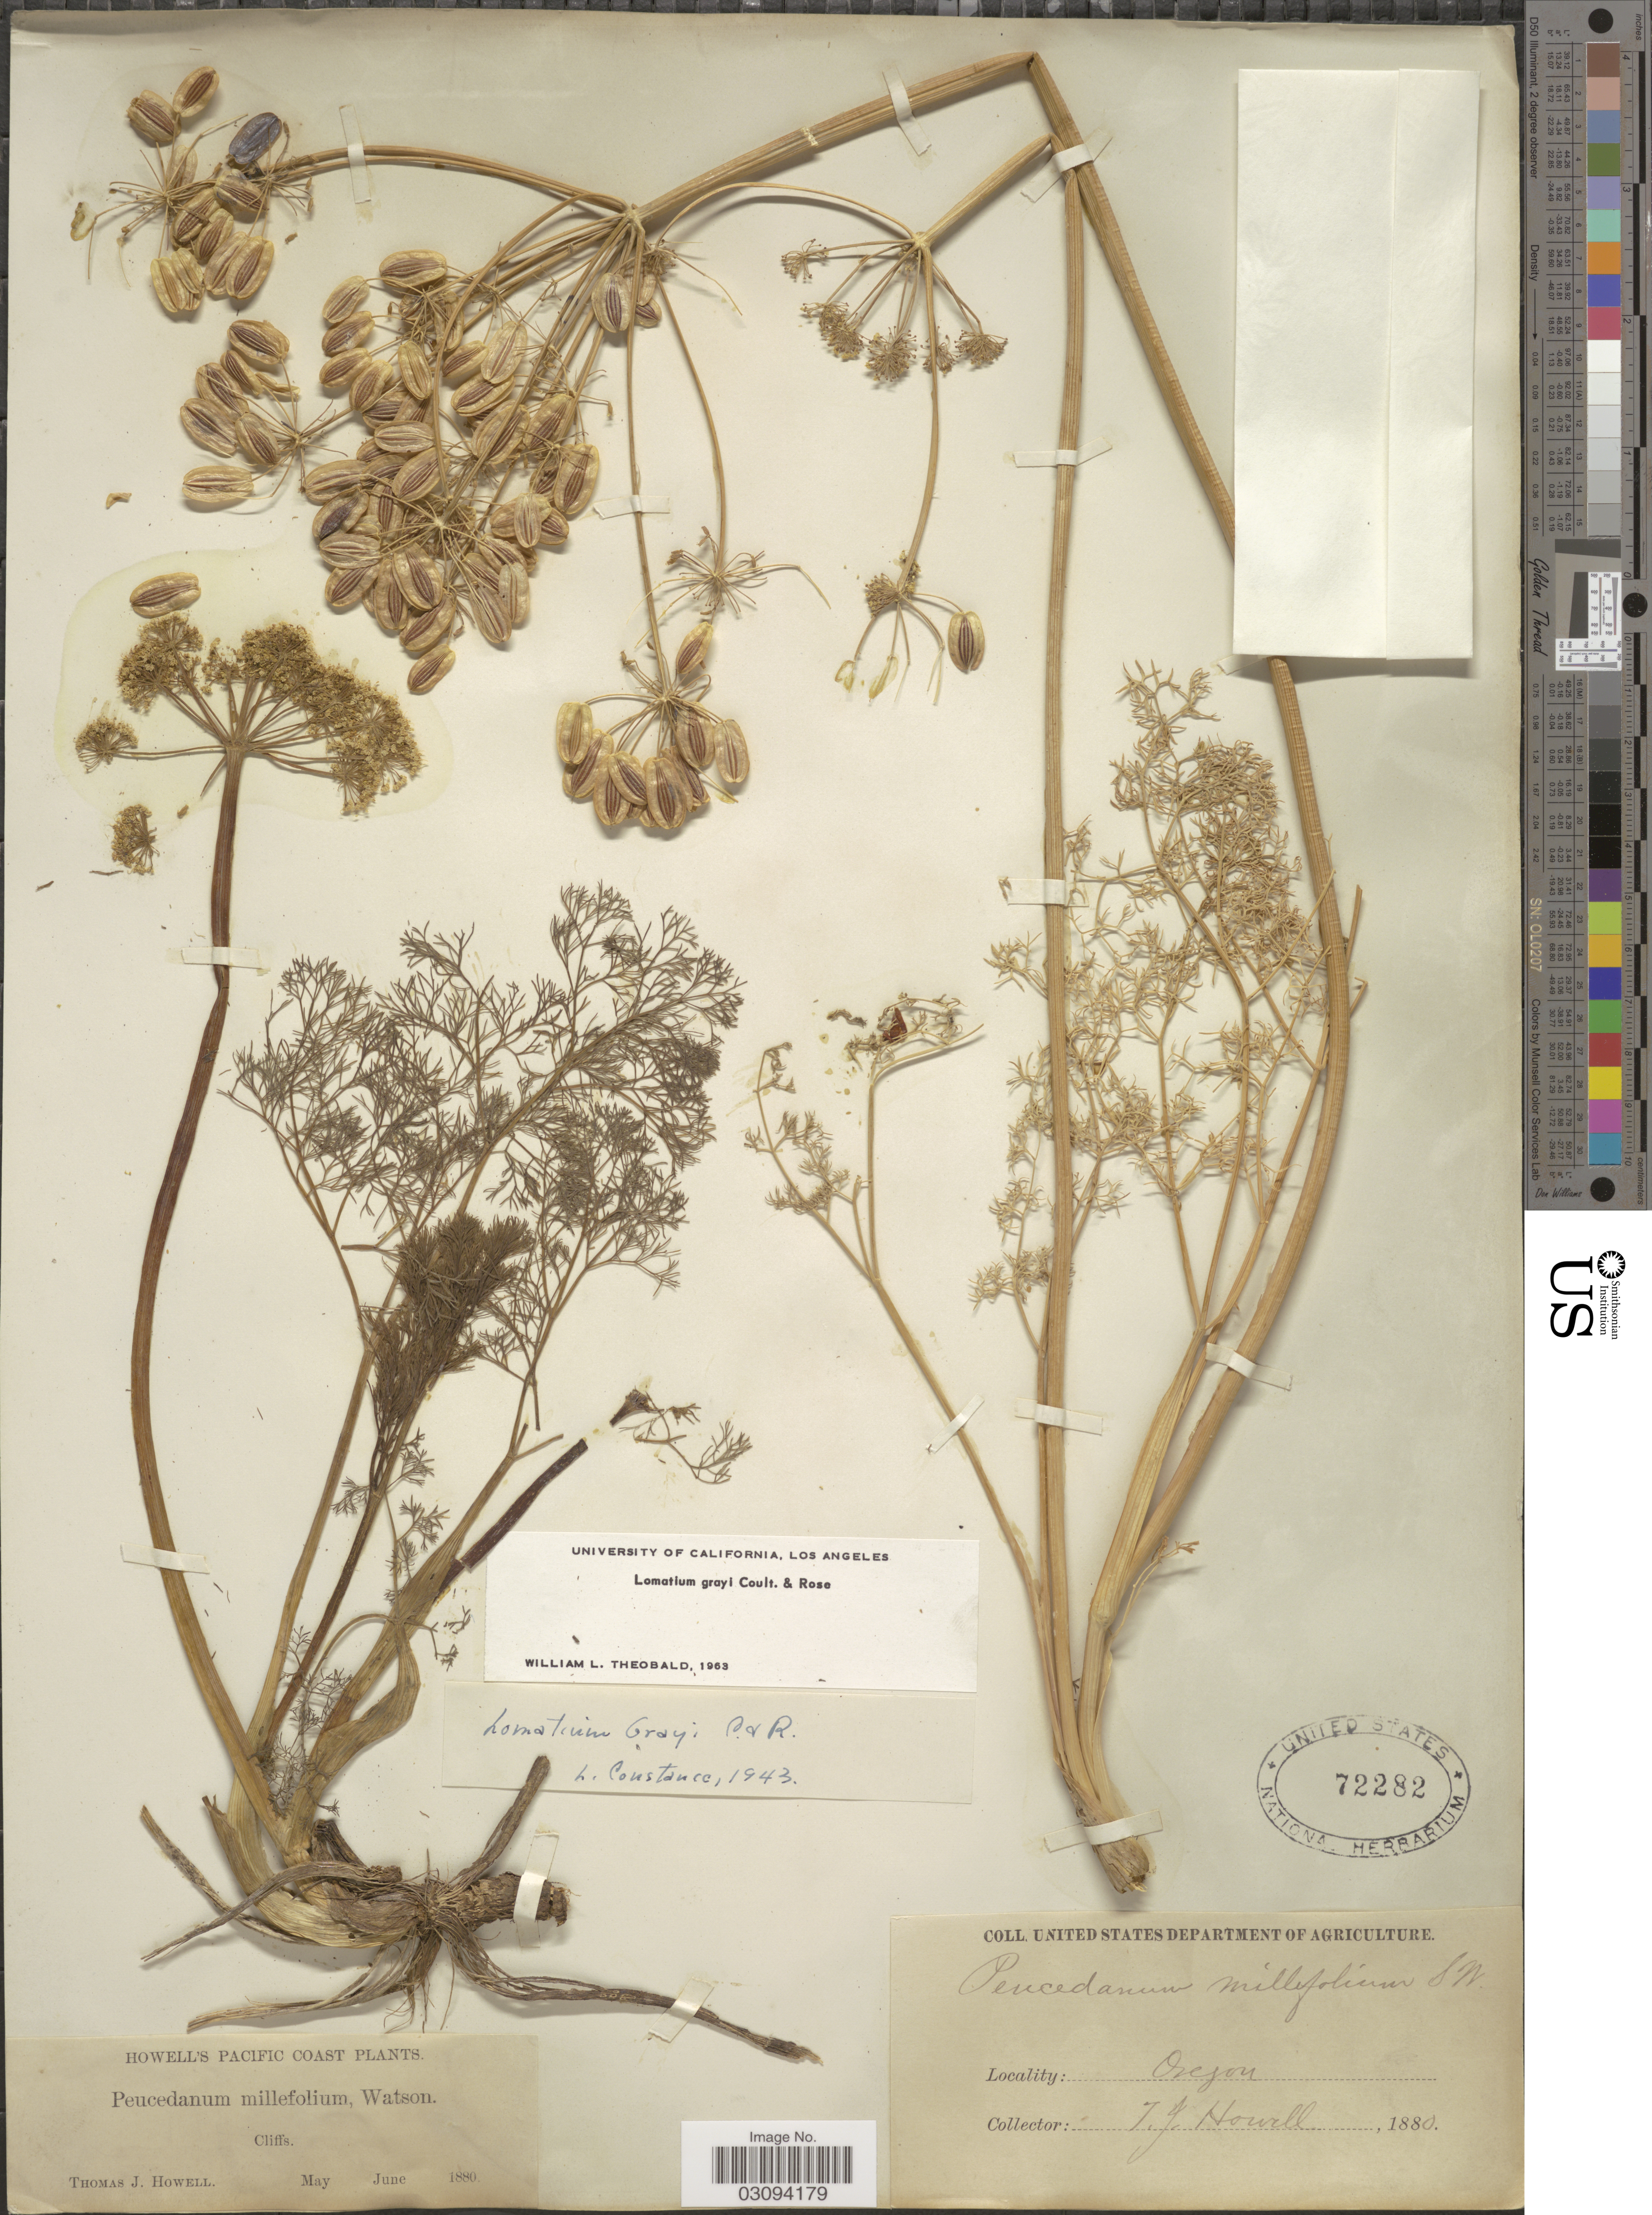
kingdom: Plantae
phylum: Tracheophyta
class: Magnoliopsida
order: Apiales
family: Apiaceae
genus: Lomatium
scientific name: Lomatium grayi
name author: (J.M. Coult. & Rose) J.M. Coult. & Rose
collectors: T. J. Howell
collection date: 1880-05/1880-06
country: United States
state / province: Oregon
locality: Pacific Coast. Cliffs.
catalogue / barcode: US 72282